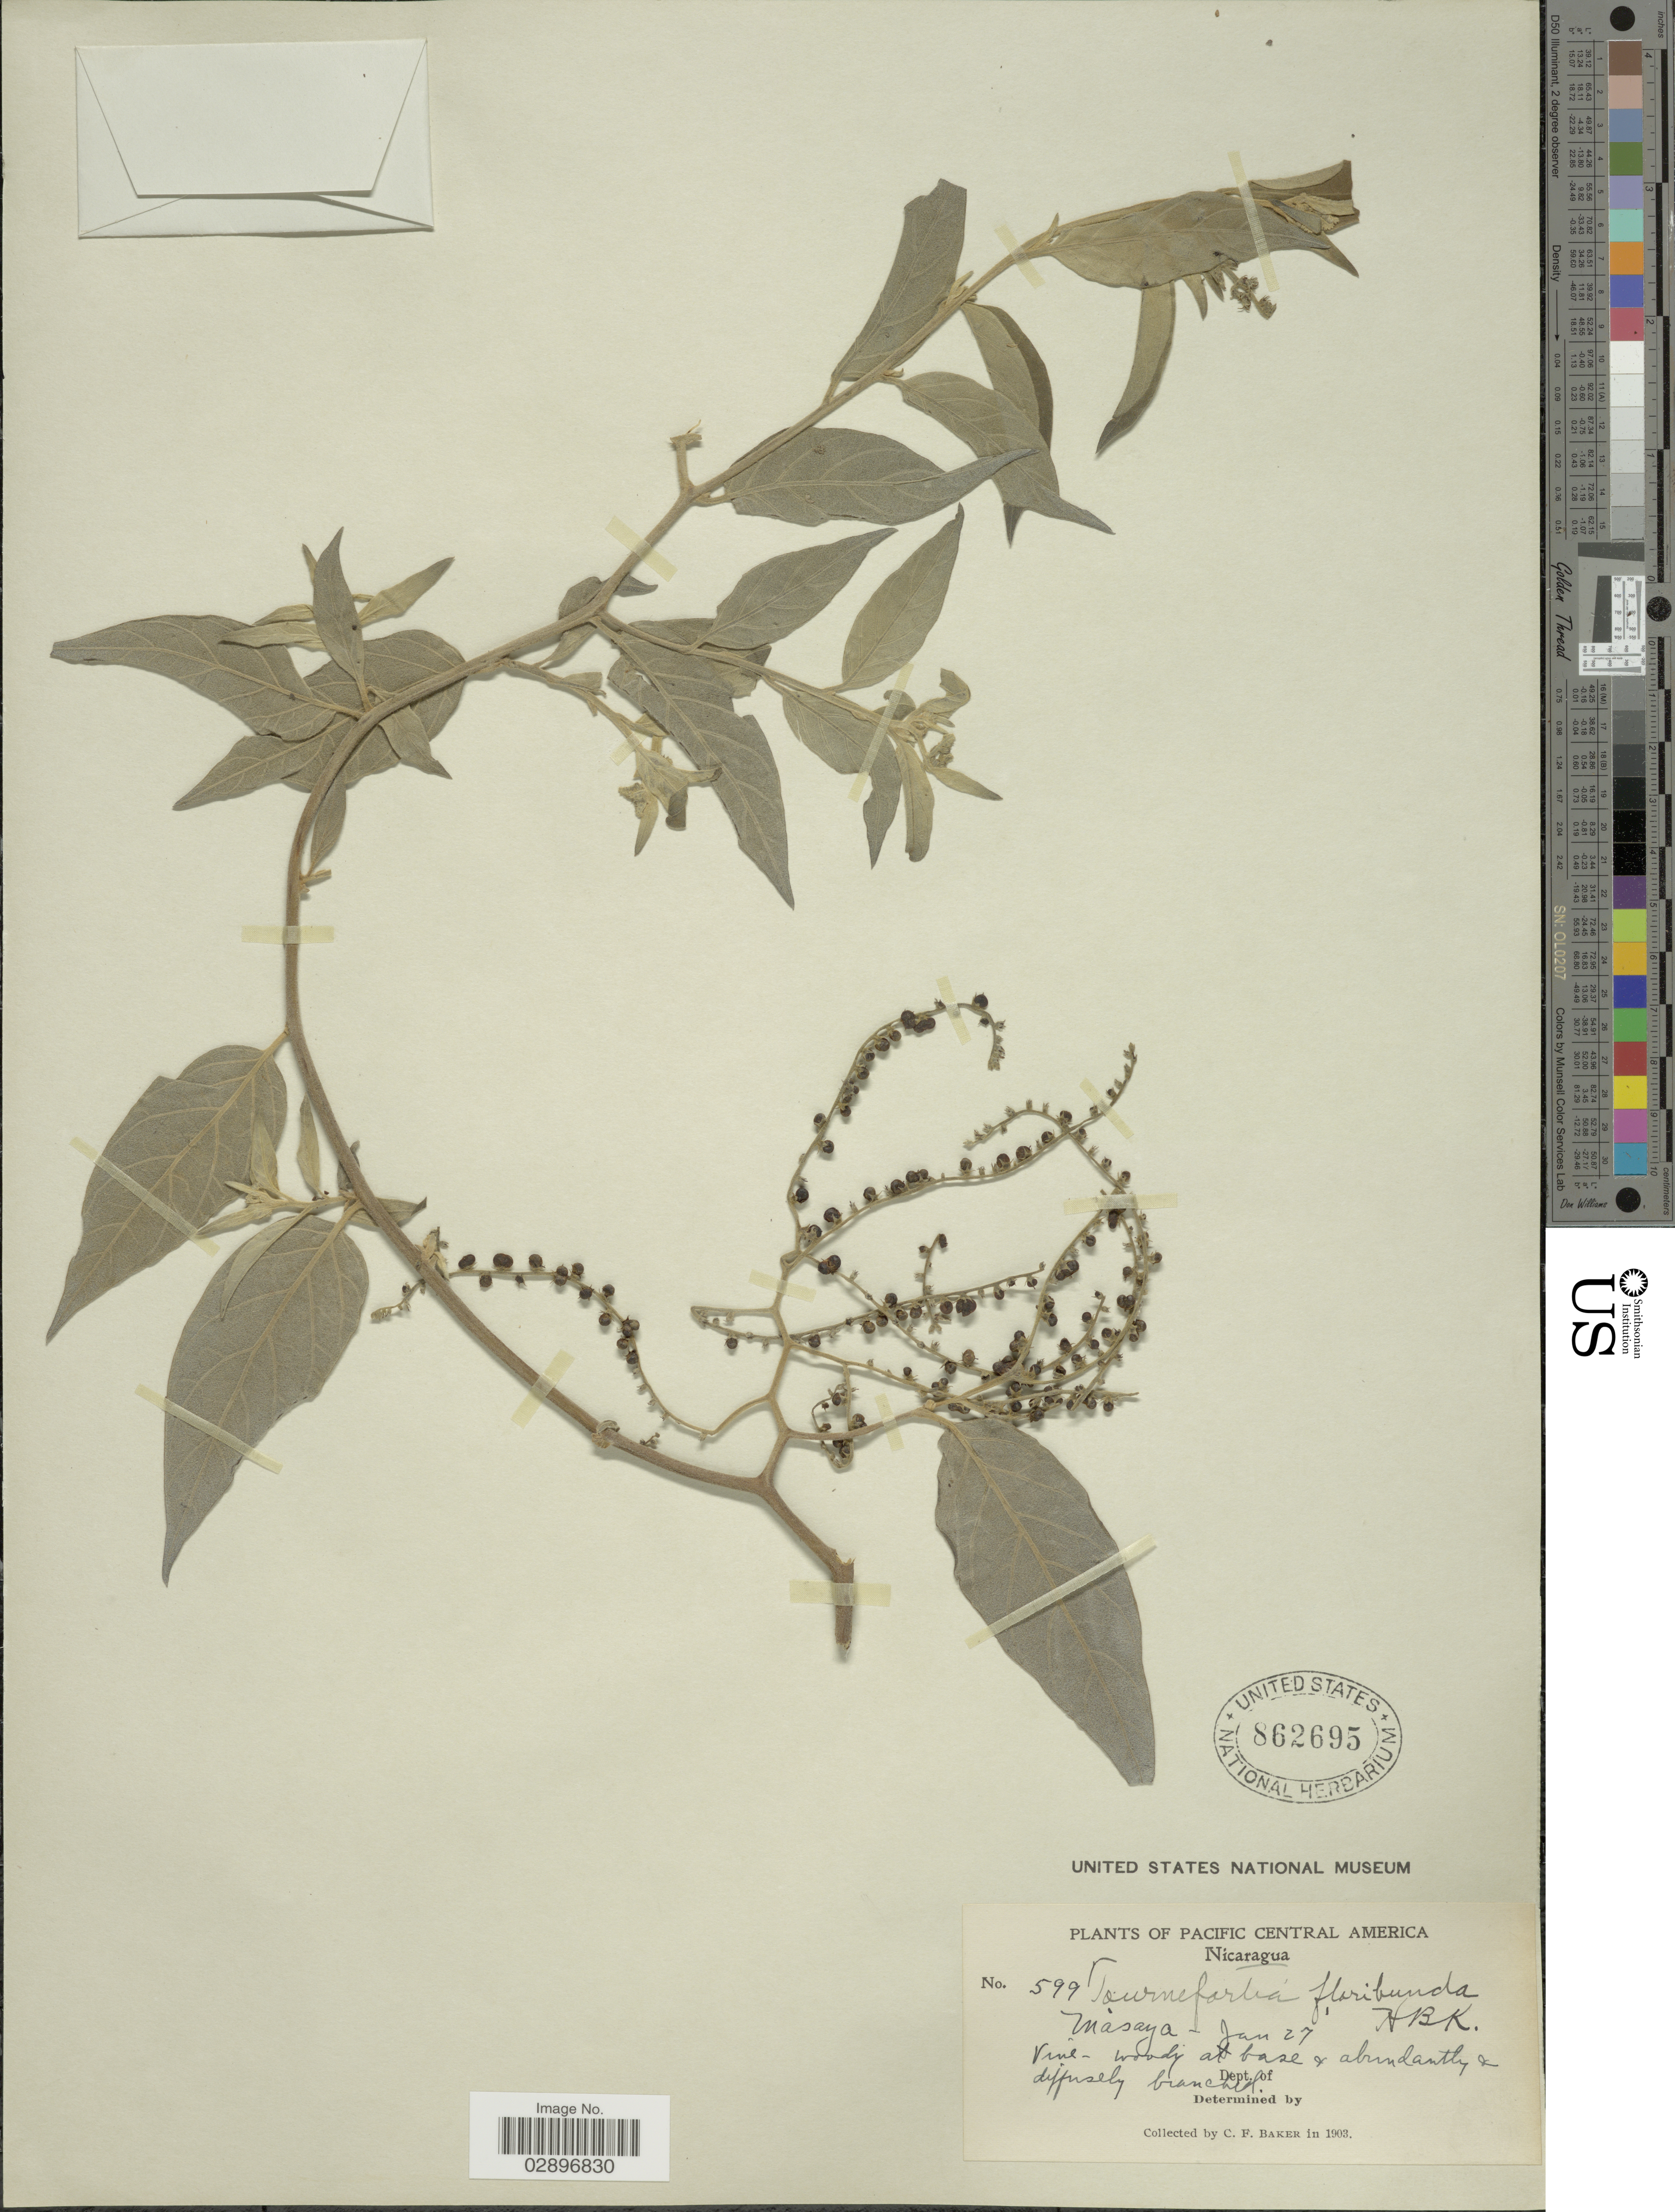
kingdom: Plantae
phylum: Tracheophyta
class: Magnoliopsida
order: Boraginales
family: Heliotropiaceae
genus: Tournefortia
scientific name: Tournefortia volubilis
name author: L.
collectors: C. F. Baker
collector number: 599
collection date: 1903-01-27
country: Nicaragua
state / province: Masaya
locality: Pacific Central America.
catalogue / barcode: US 862695